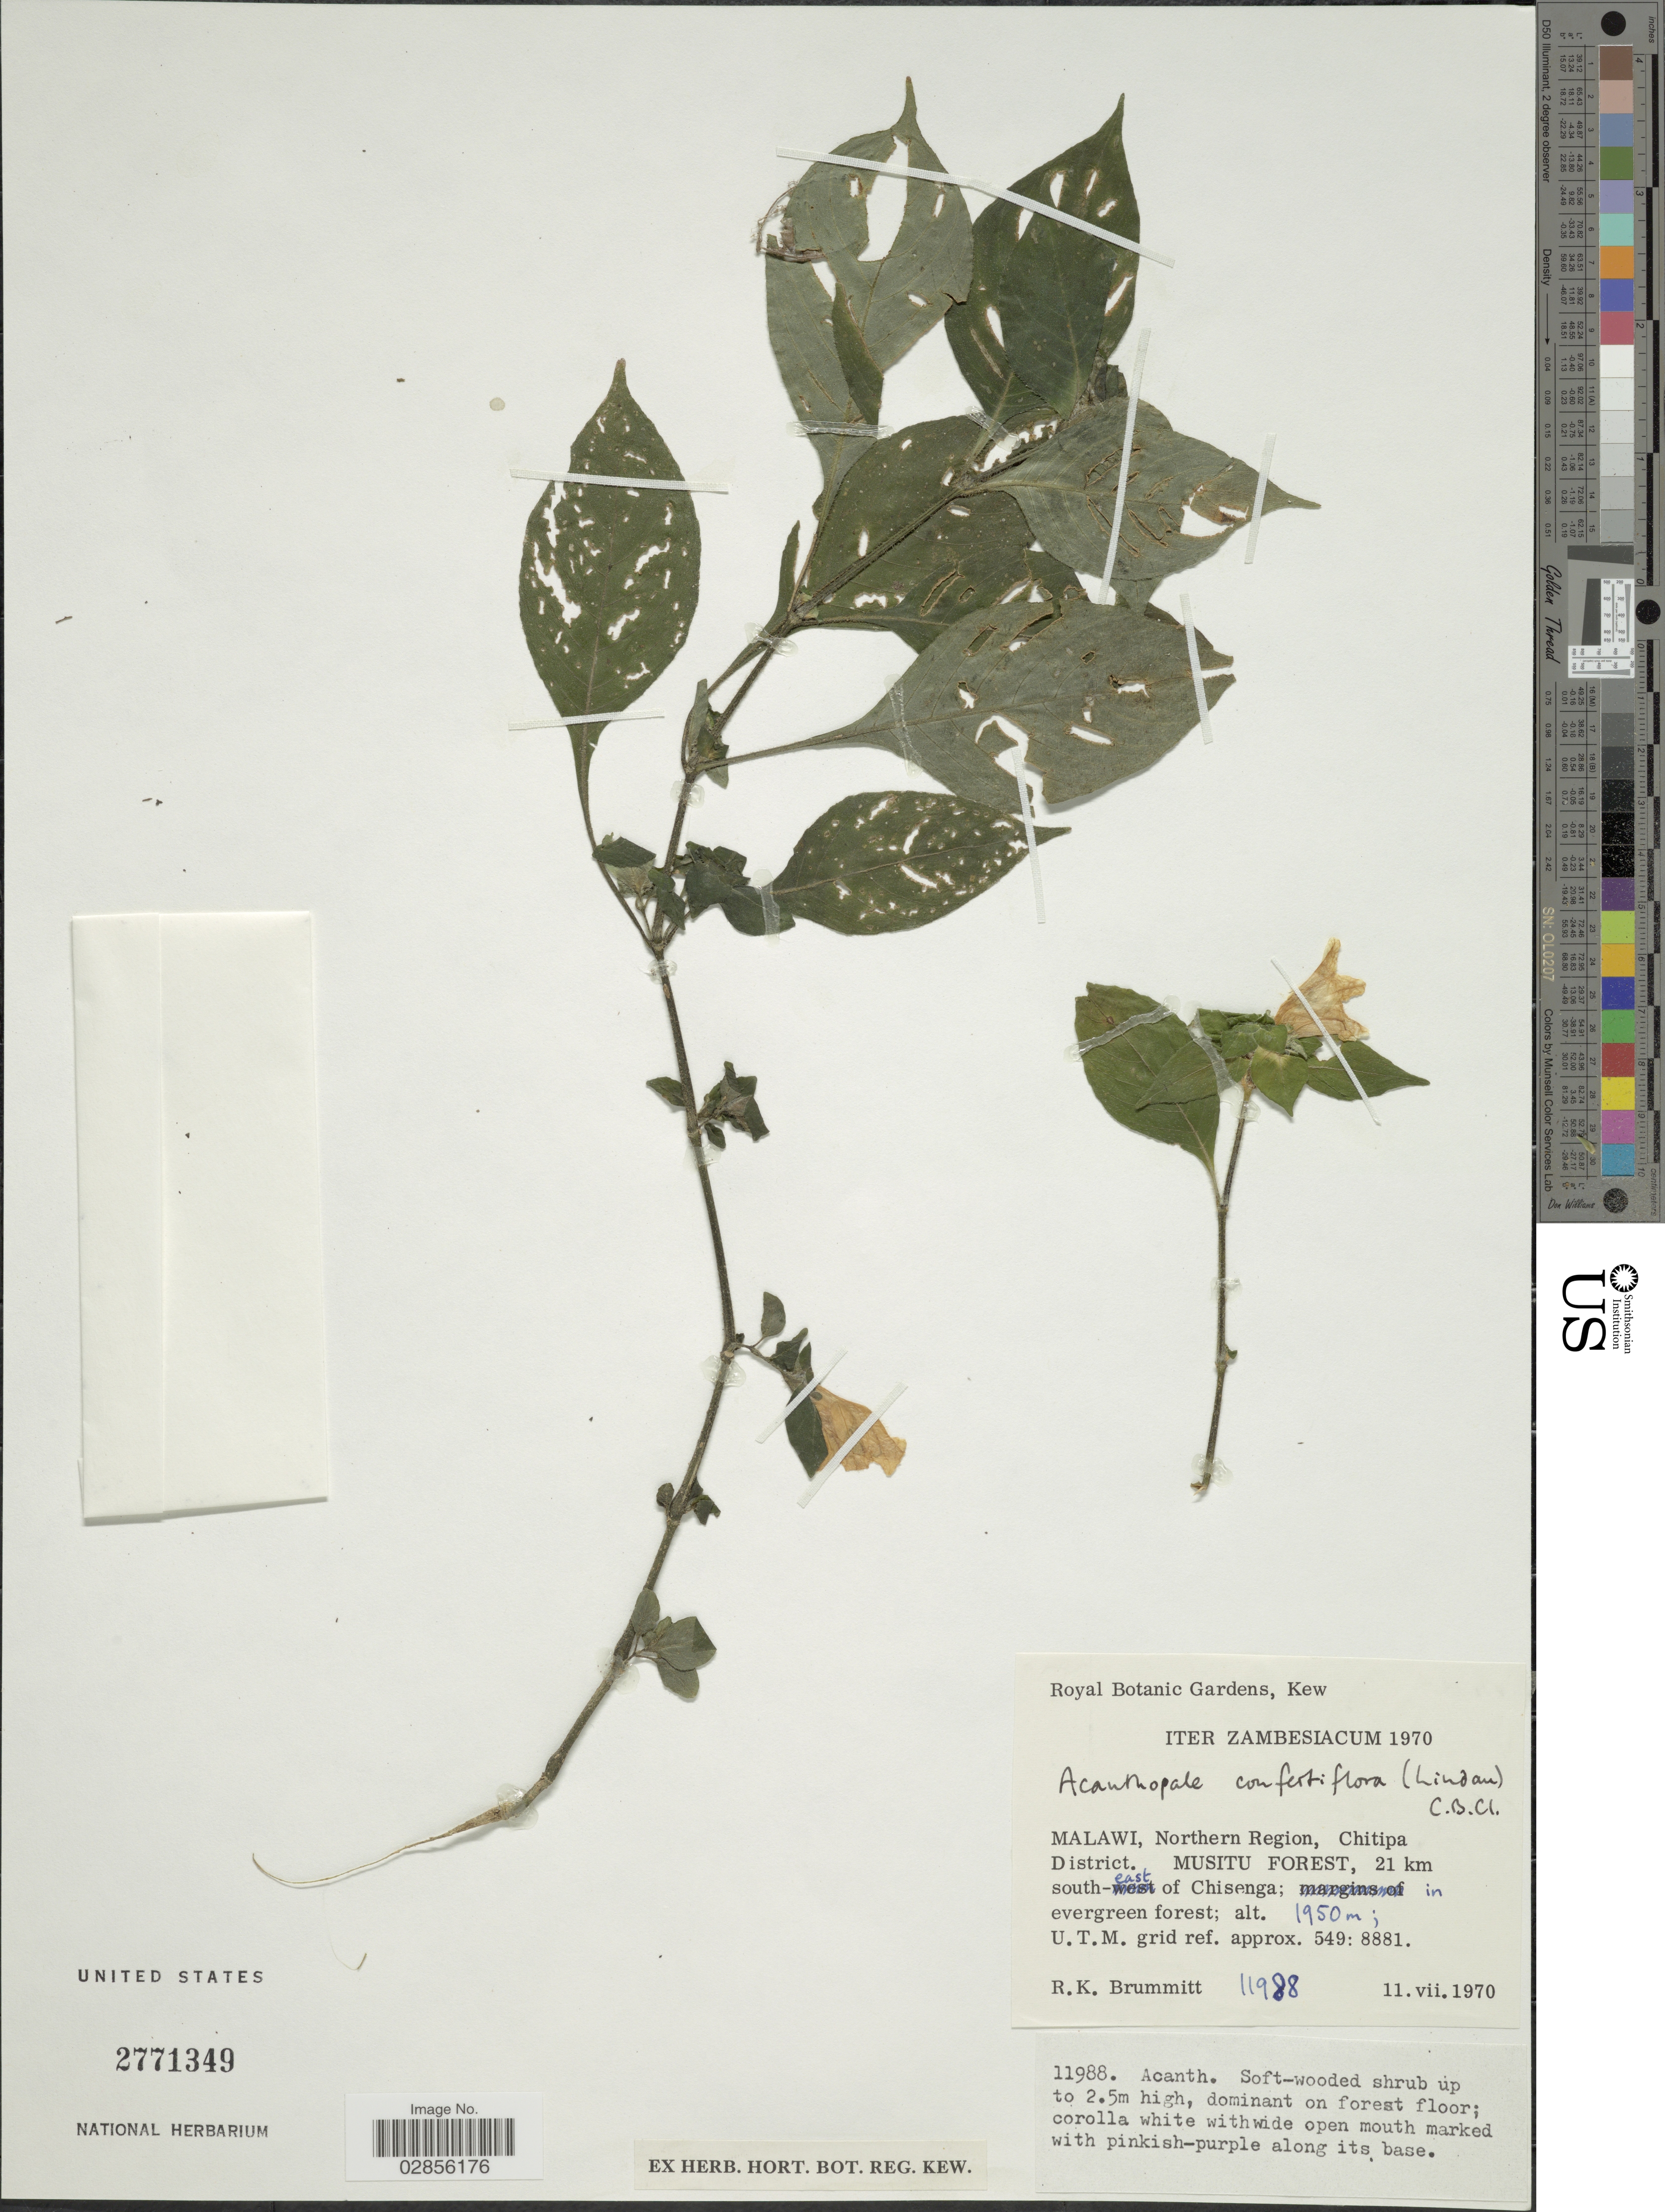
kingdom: Plantae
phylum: Tracheophyta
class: Magnoliopsida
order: Lamiales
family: Acanthaceae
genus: Acanthopale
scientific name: Acanthopale confertiflora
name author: (Lindau) C.B. Clarke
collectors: R. K. Brummitt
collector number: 11988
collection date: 1970-07-11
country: Malawi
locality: Northern Region, Chitipa District. Musitu Forest, 21 km south-east of Chisenga. U.T.M. grid ref. approx. 549:8881.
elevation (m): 1950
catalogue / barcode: US 2771349